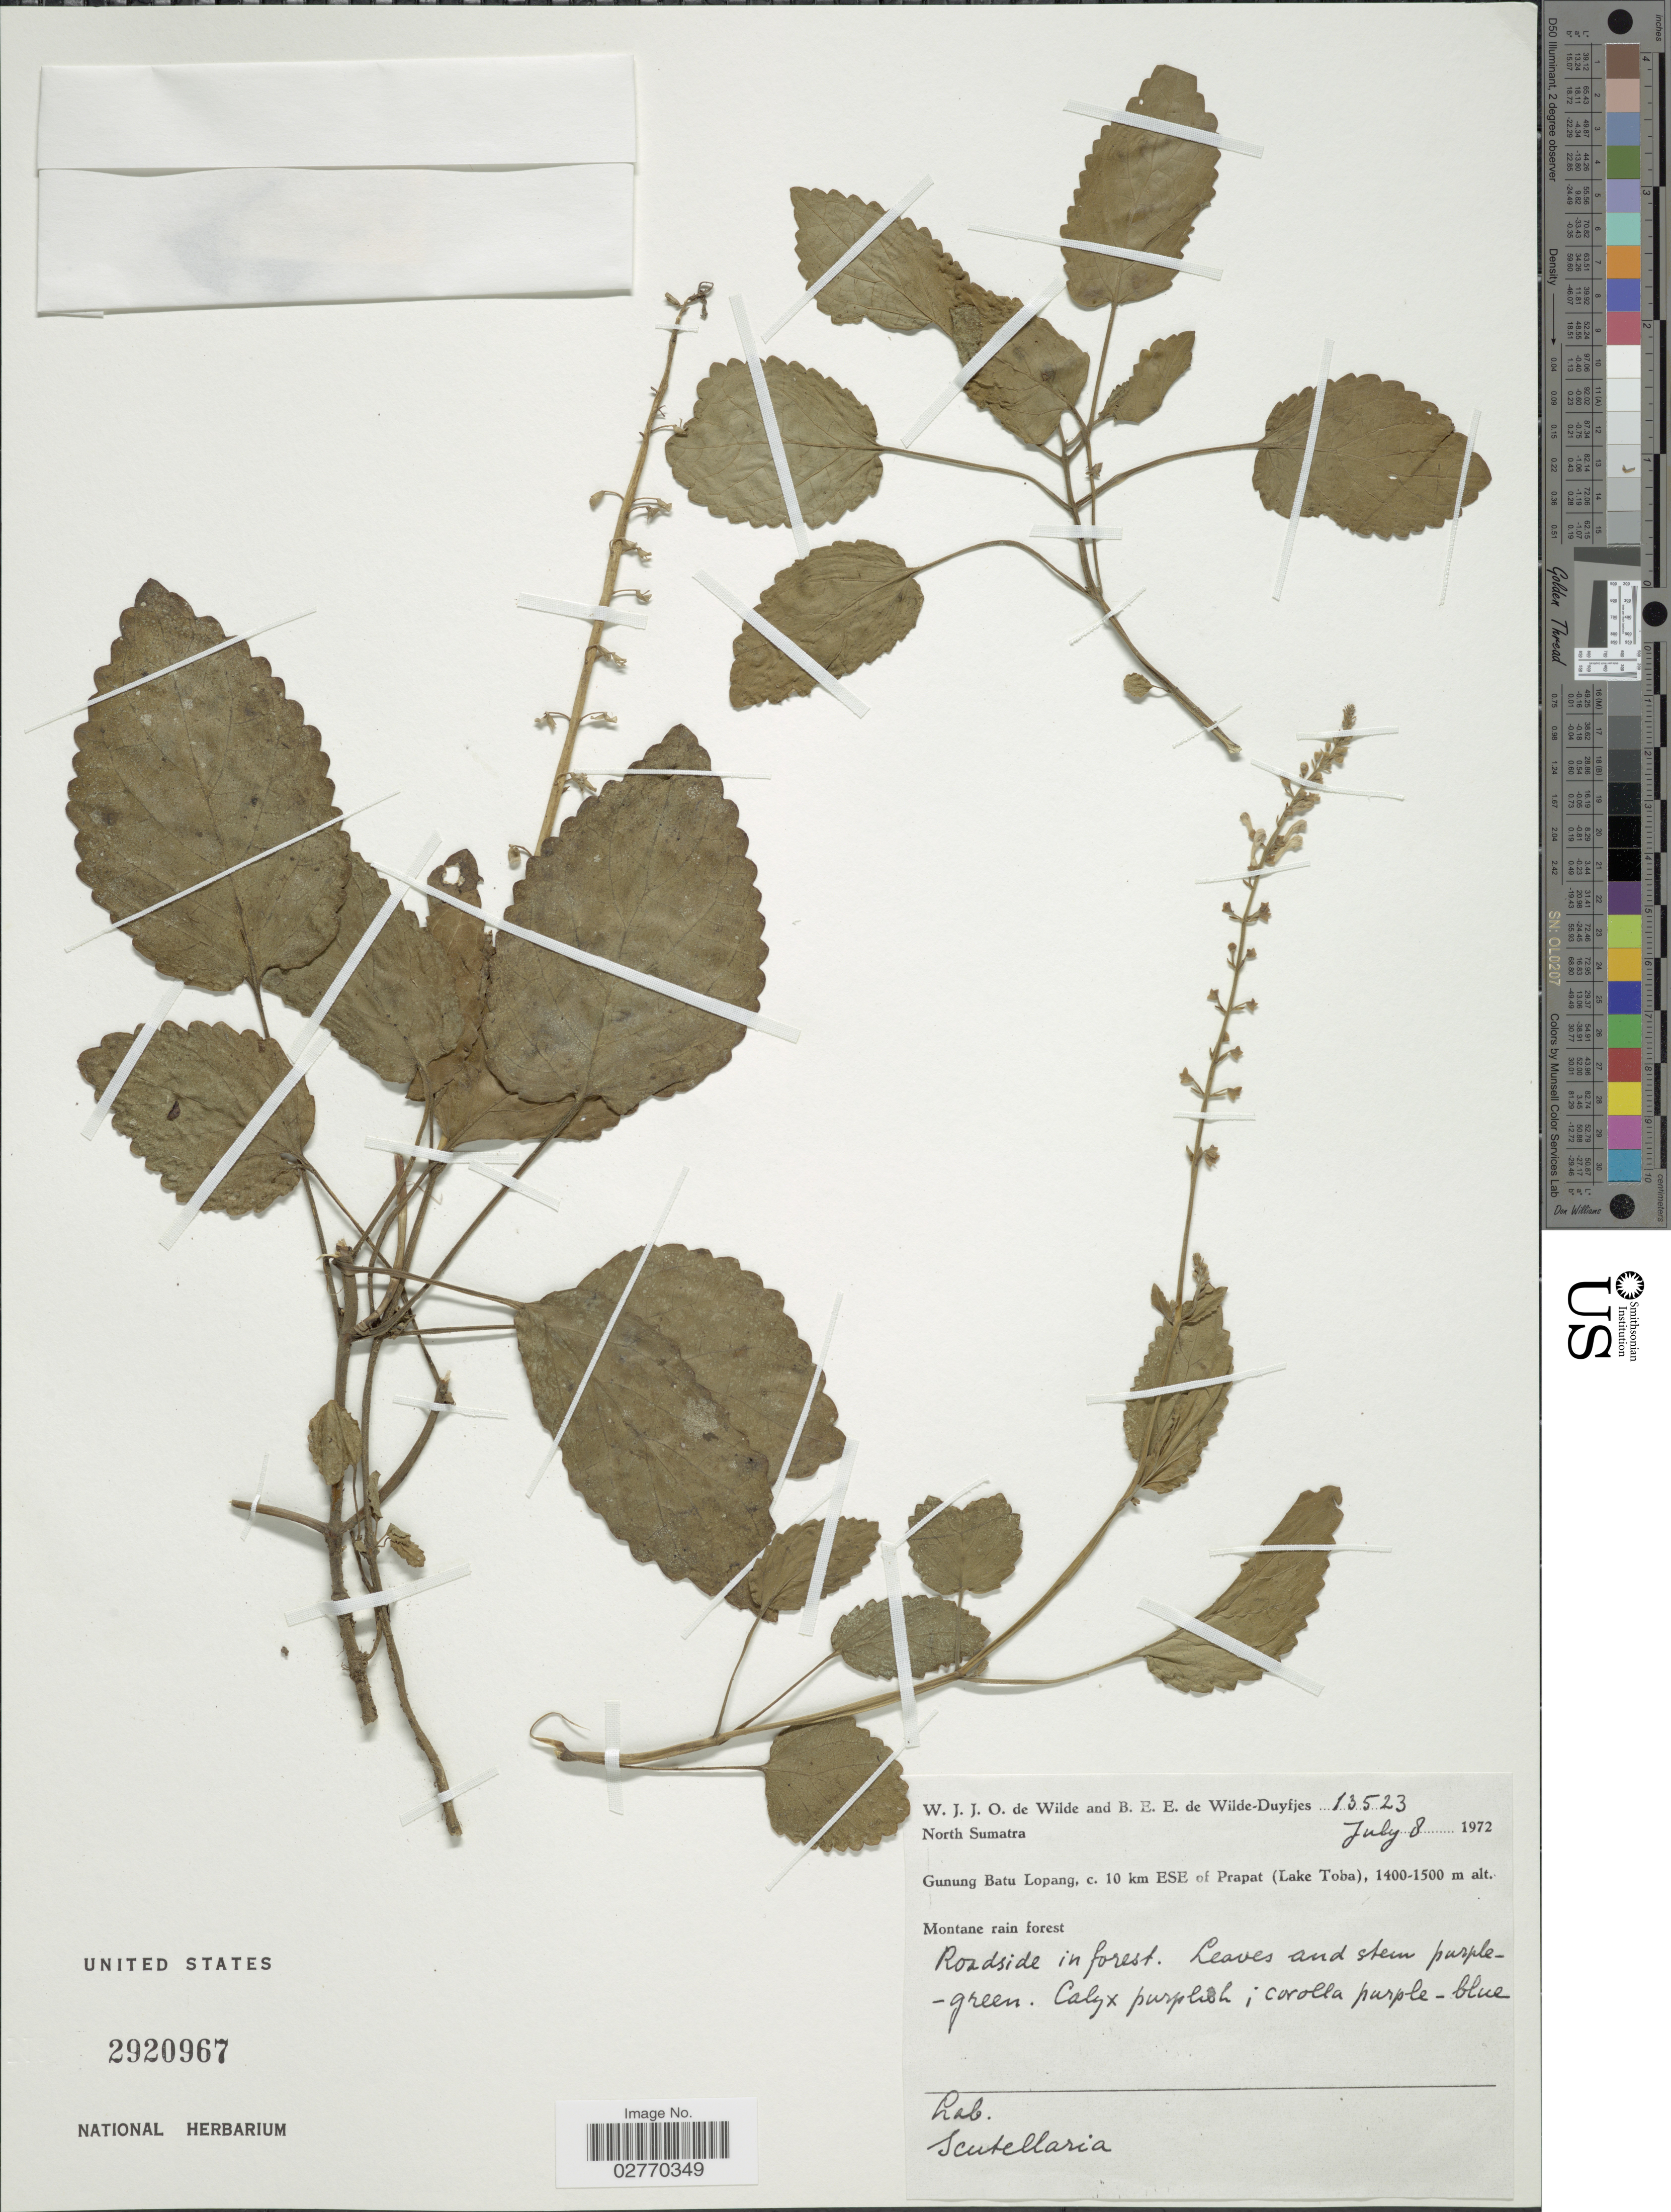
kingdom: Plantae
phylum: Tracheophyta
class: Magnoliopsida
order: Lamiales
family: Lamiaceae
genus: Scutellaria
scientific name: Scutellaria sp.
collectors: W. J. de Wilde & B. E. de Wilde-Duyfjes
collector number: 13523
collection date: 1972-07-08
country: Indonesia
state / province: Sumatra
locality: North Sumatra. Gunung Batu Lopang, c. 10 km ESE of Prapat (Lake Toba).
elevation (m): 1400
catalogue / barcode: US 2920967